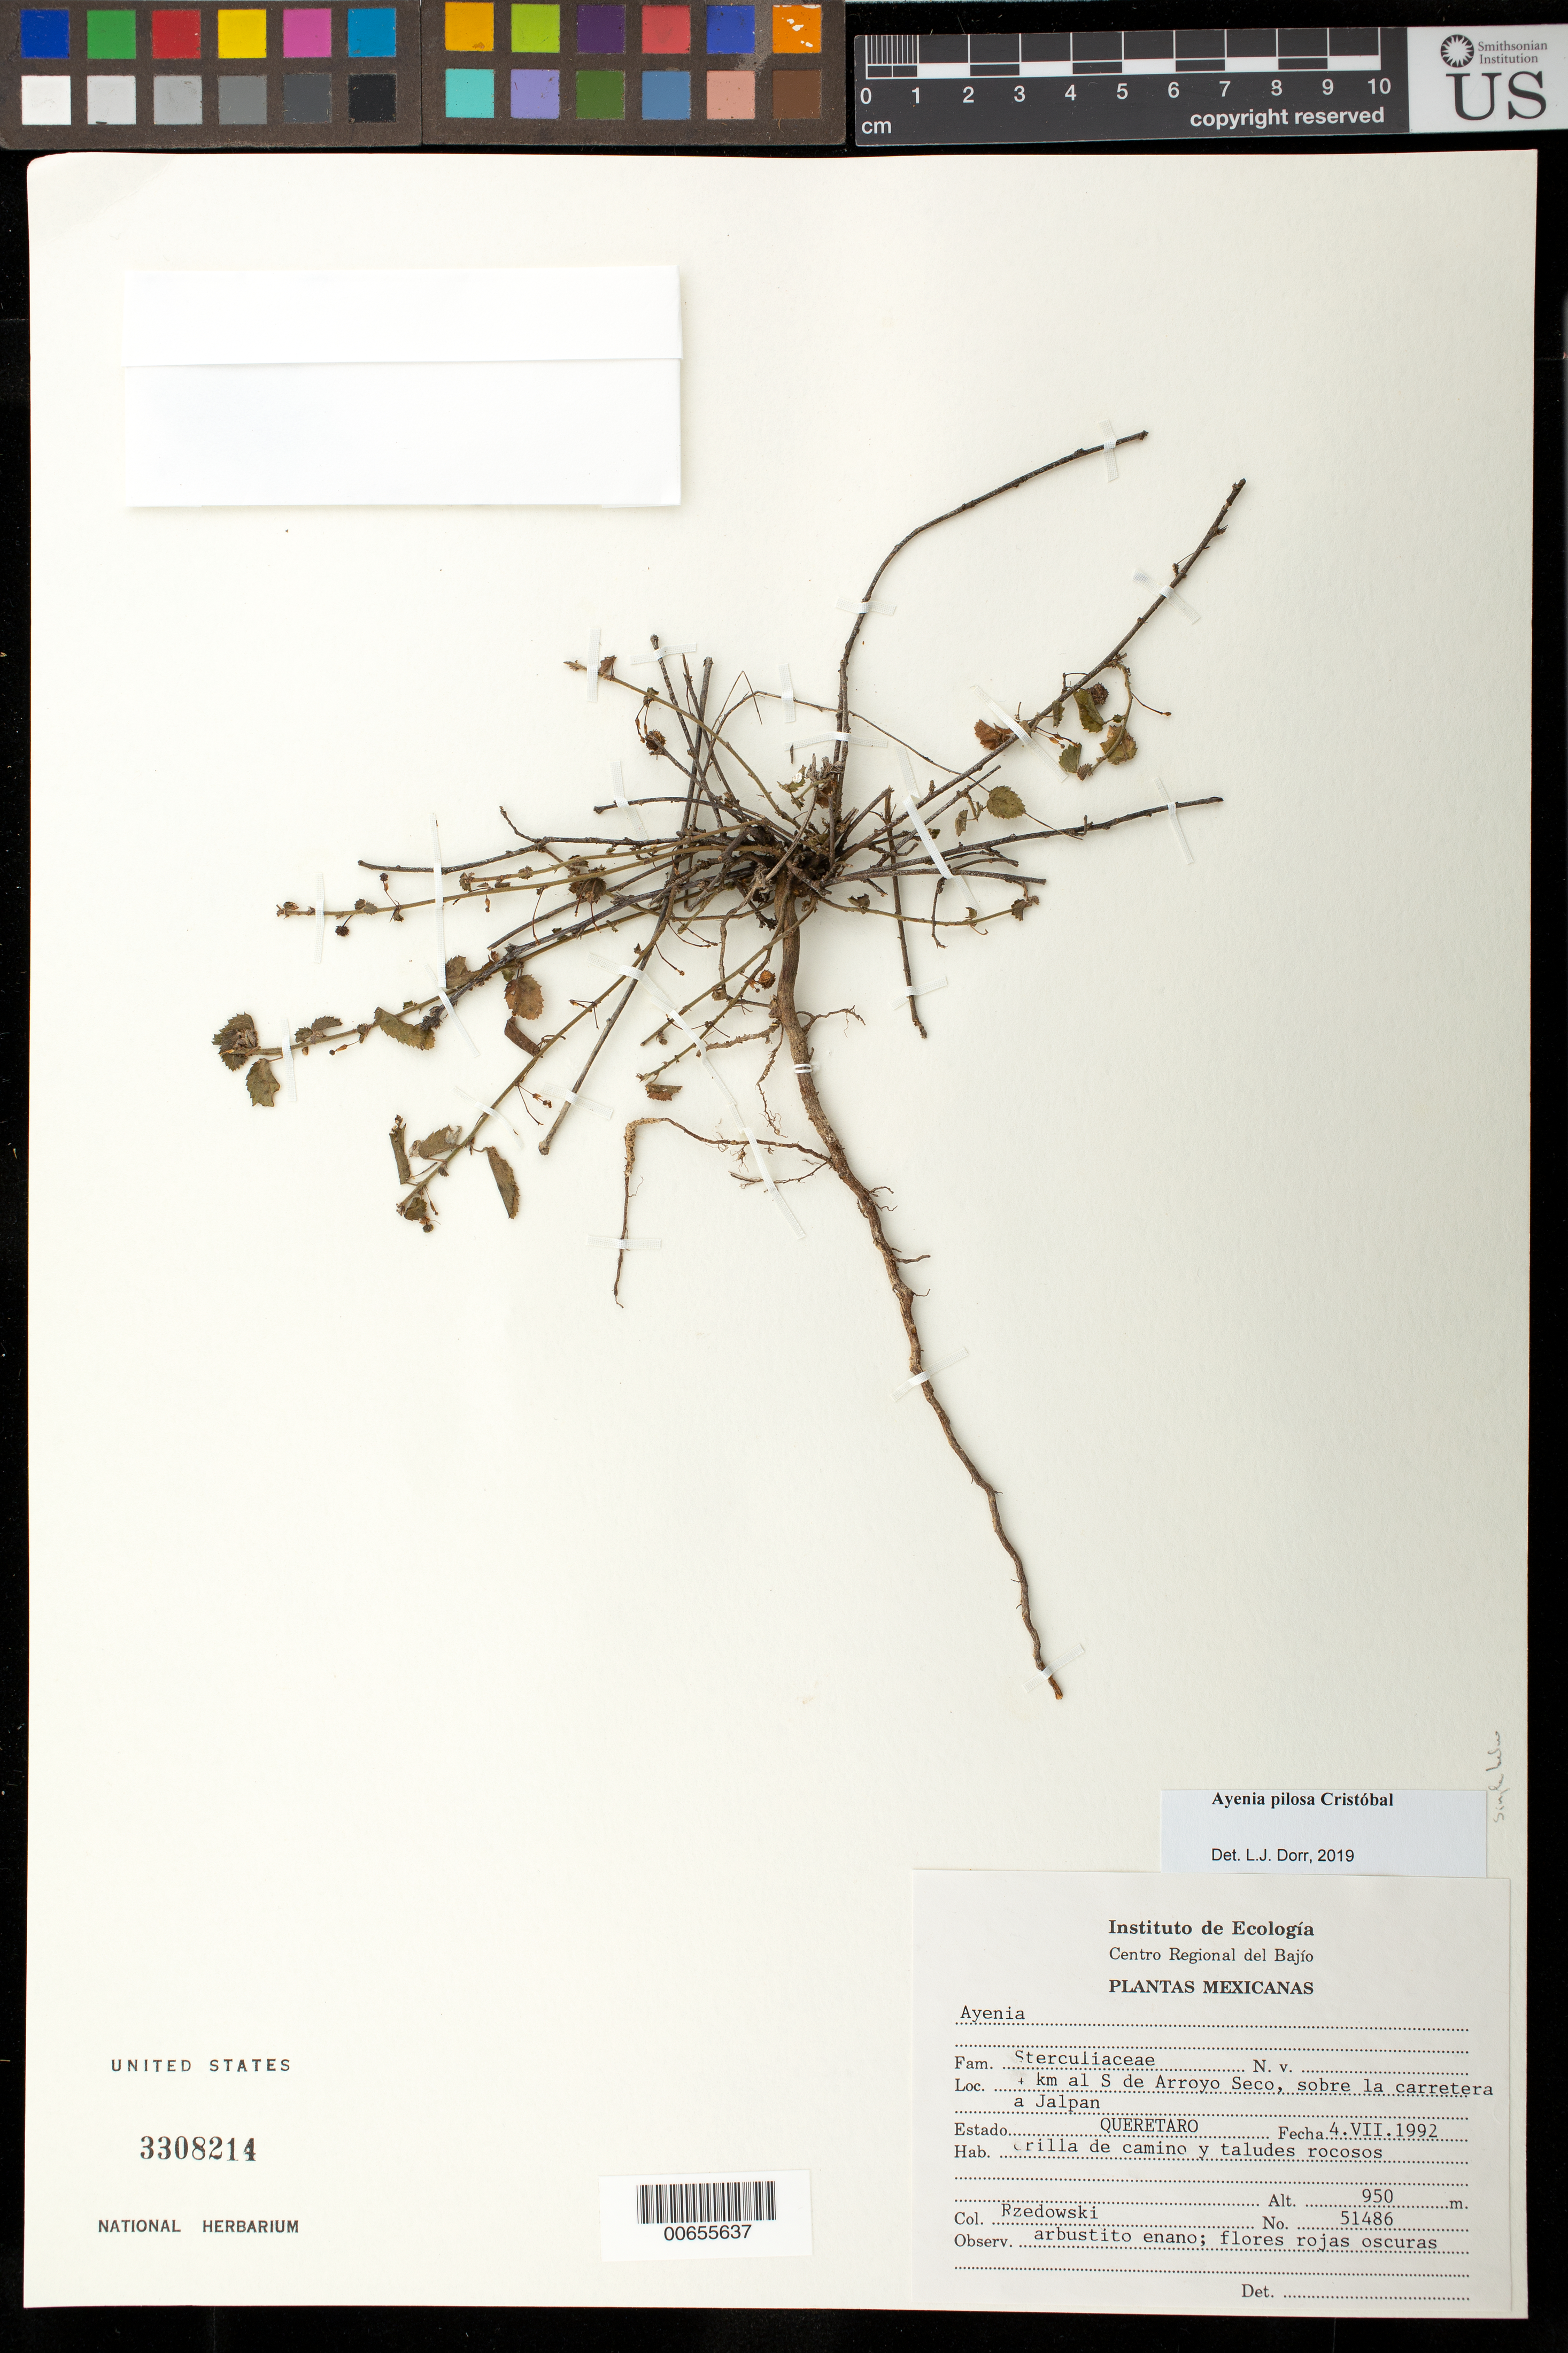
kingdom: Plantae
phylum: Tracheophyta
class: Magnoliopsida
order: Malvales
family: Malvaceae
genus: Ayenia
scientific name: Ayenia pilosa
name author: Cristóbal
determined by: Dorr, L. J., (BOT), Smithsonian Institution - National Museum of Natural History (UNITED STATES)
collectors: J. Rzedowski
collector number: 51486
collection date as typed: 04 Jul 1992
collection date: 1992-07-04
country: Mexico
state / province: Querétaro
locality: [illegible] km al S de Arroyo Seco, sobre la carretera a Jalpan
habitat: Orillo de camino y taludes rocosos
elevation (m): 950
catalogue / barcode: US 3308214